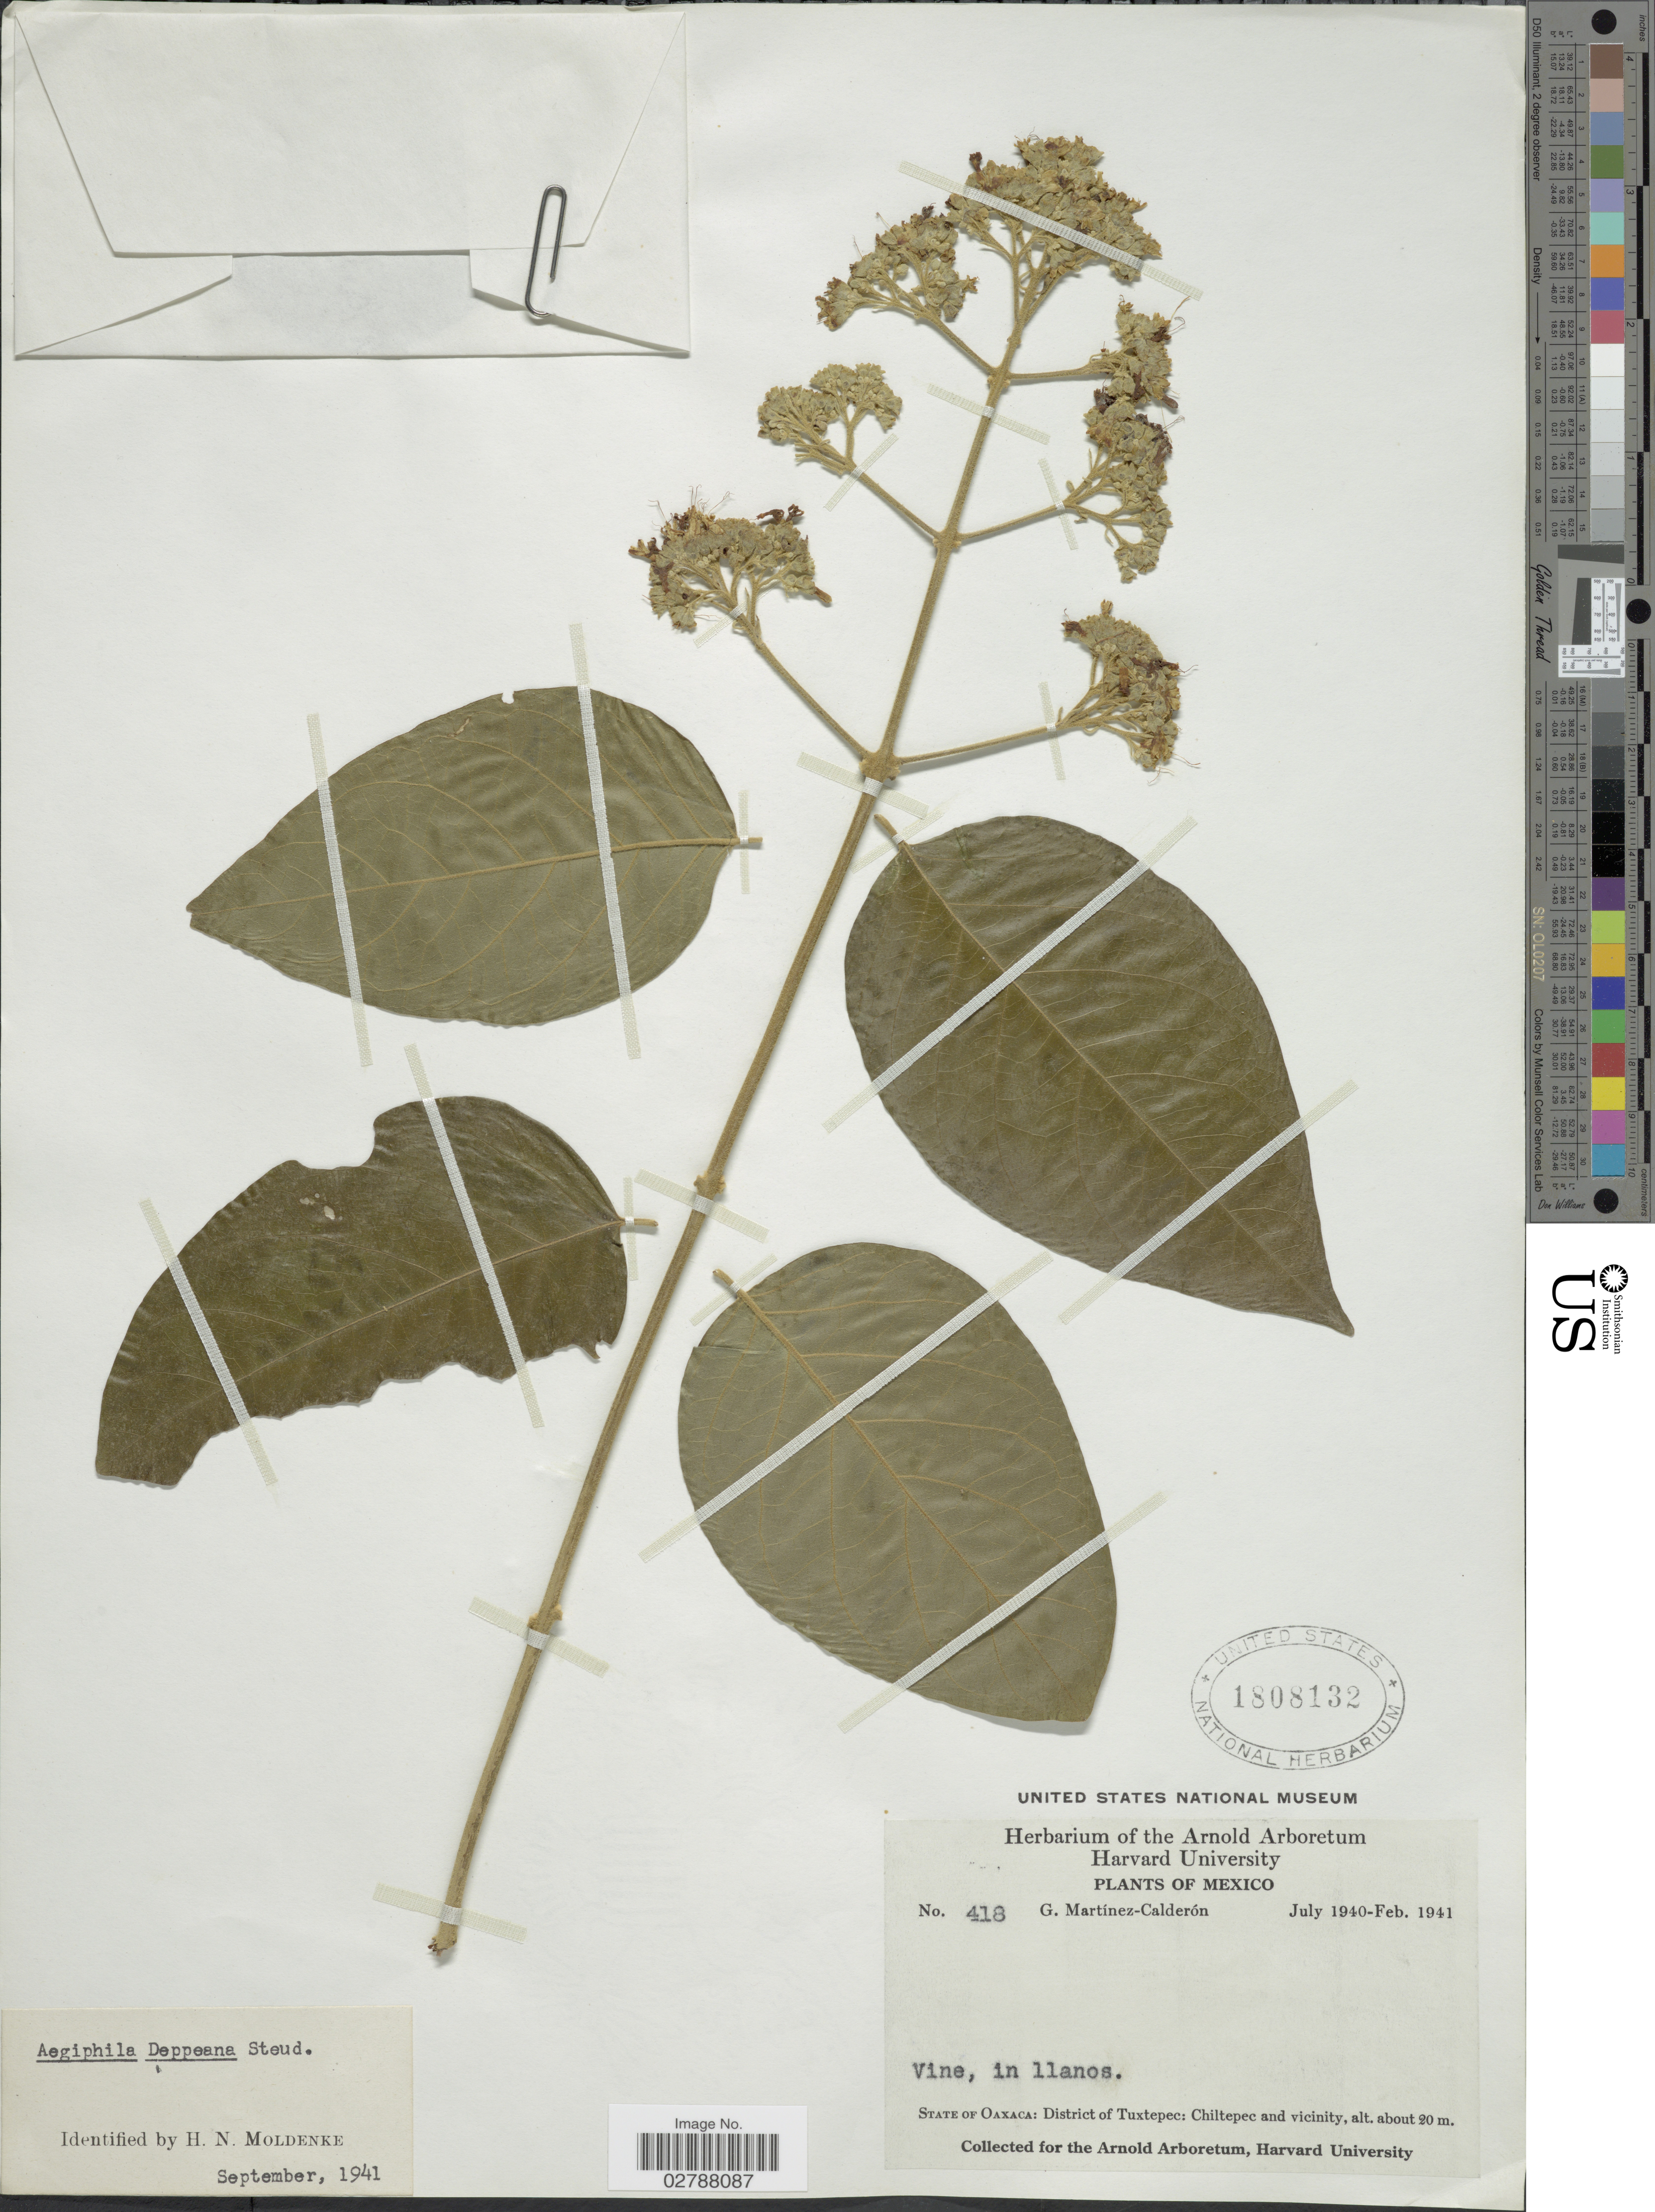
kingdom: Plantae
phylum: Tracheophyta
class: Magnoliopsida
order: Lamiales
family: Lamiaceae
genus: Aegiphila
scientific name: Aegiphila deppeana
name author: Steud.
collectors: G. Martinez-C.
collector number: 418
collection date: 1940-07/1941-02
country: Mexico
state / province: Oaxaca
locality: District of Tuxtepec: Chiltepec and vicinity.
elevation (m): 20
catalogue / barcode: US 1808132